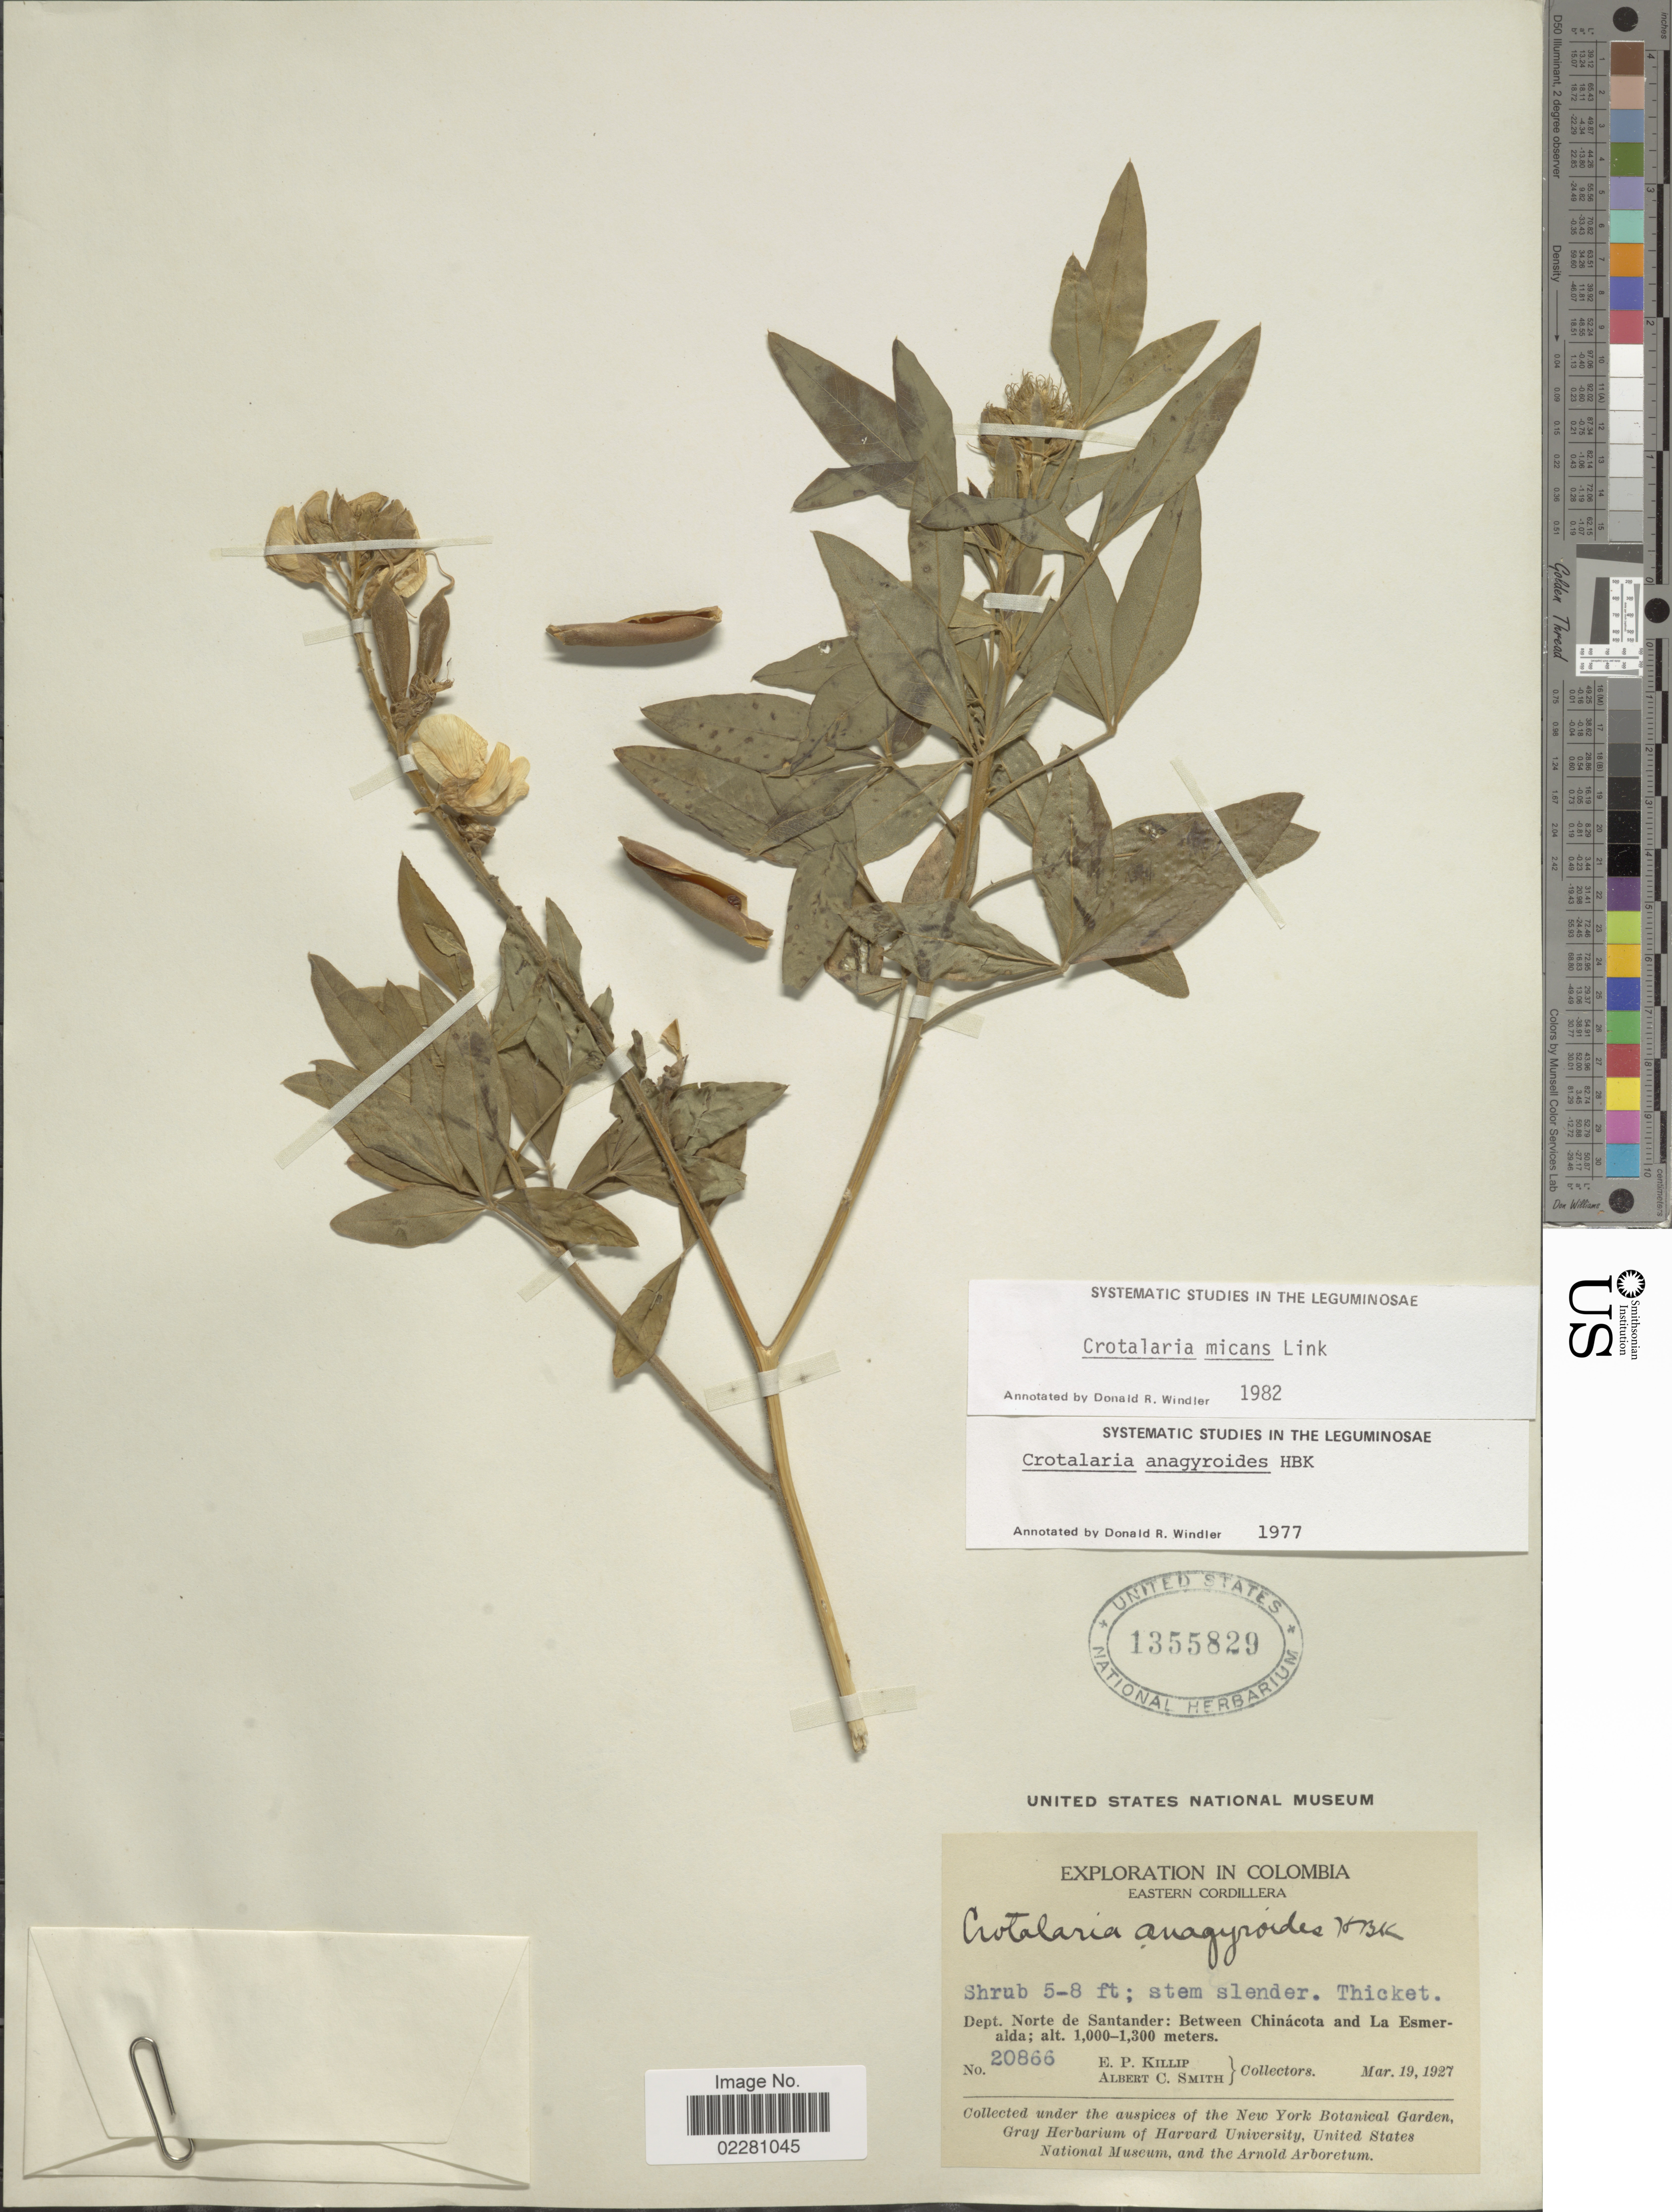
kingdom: Plantae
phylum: Tracheophyta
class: Magnoliopsida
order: Fabales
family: Fabaceae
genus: Crotalaria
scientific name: Crotalaria micans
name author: Link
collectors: E. P. Killip & A. C. Smith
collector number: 20866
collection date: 1927-03-19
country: Colombia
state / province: Norte de Santander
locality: Eastern Cordillera, between Chinácota and La Esmeralda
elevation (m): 1000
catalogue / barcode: US 1355829